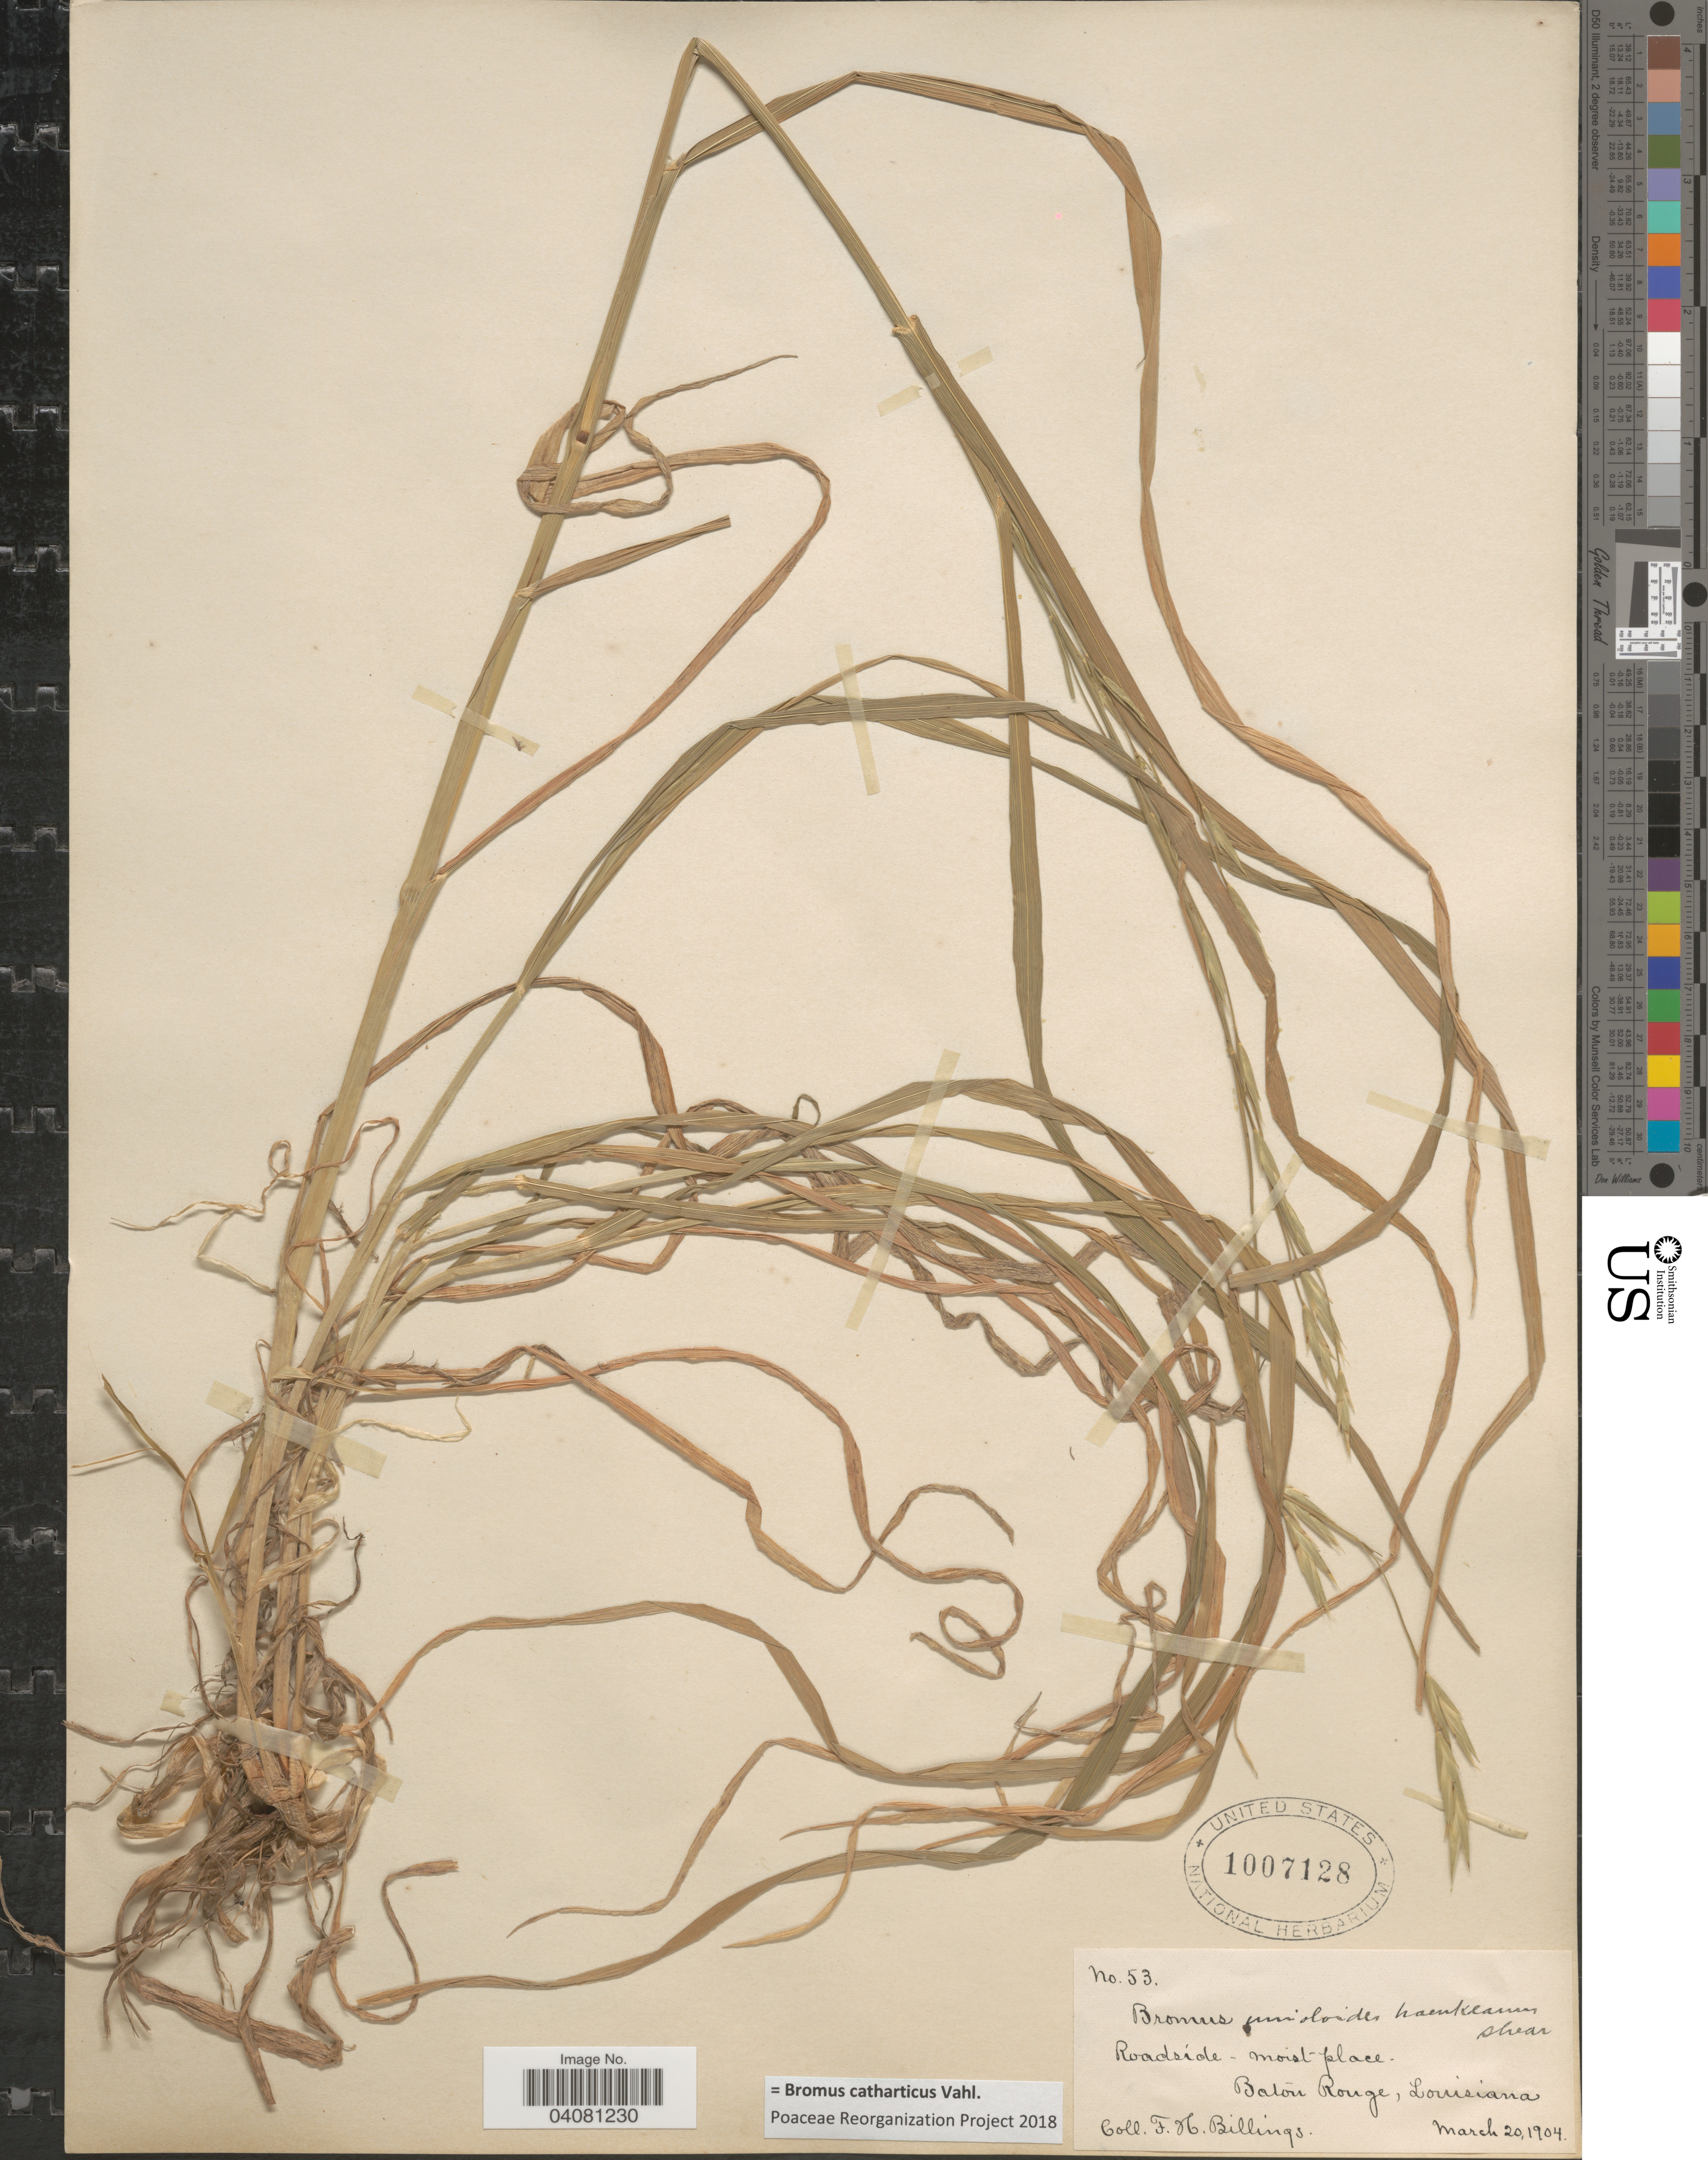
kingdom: Plantae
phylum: Tracheophyta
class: Liliopsida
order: Poales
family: Poaceae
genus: Bromus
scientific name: Bromus catharticus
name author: Vahl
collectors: F. Billings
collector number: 53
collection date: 1904-03-20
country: United States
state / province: Louisiana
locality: Baton Range.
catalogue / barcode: US 1007128